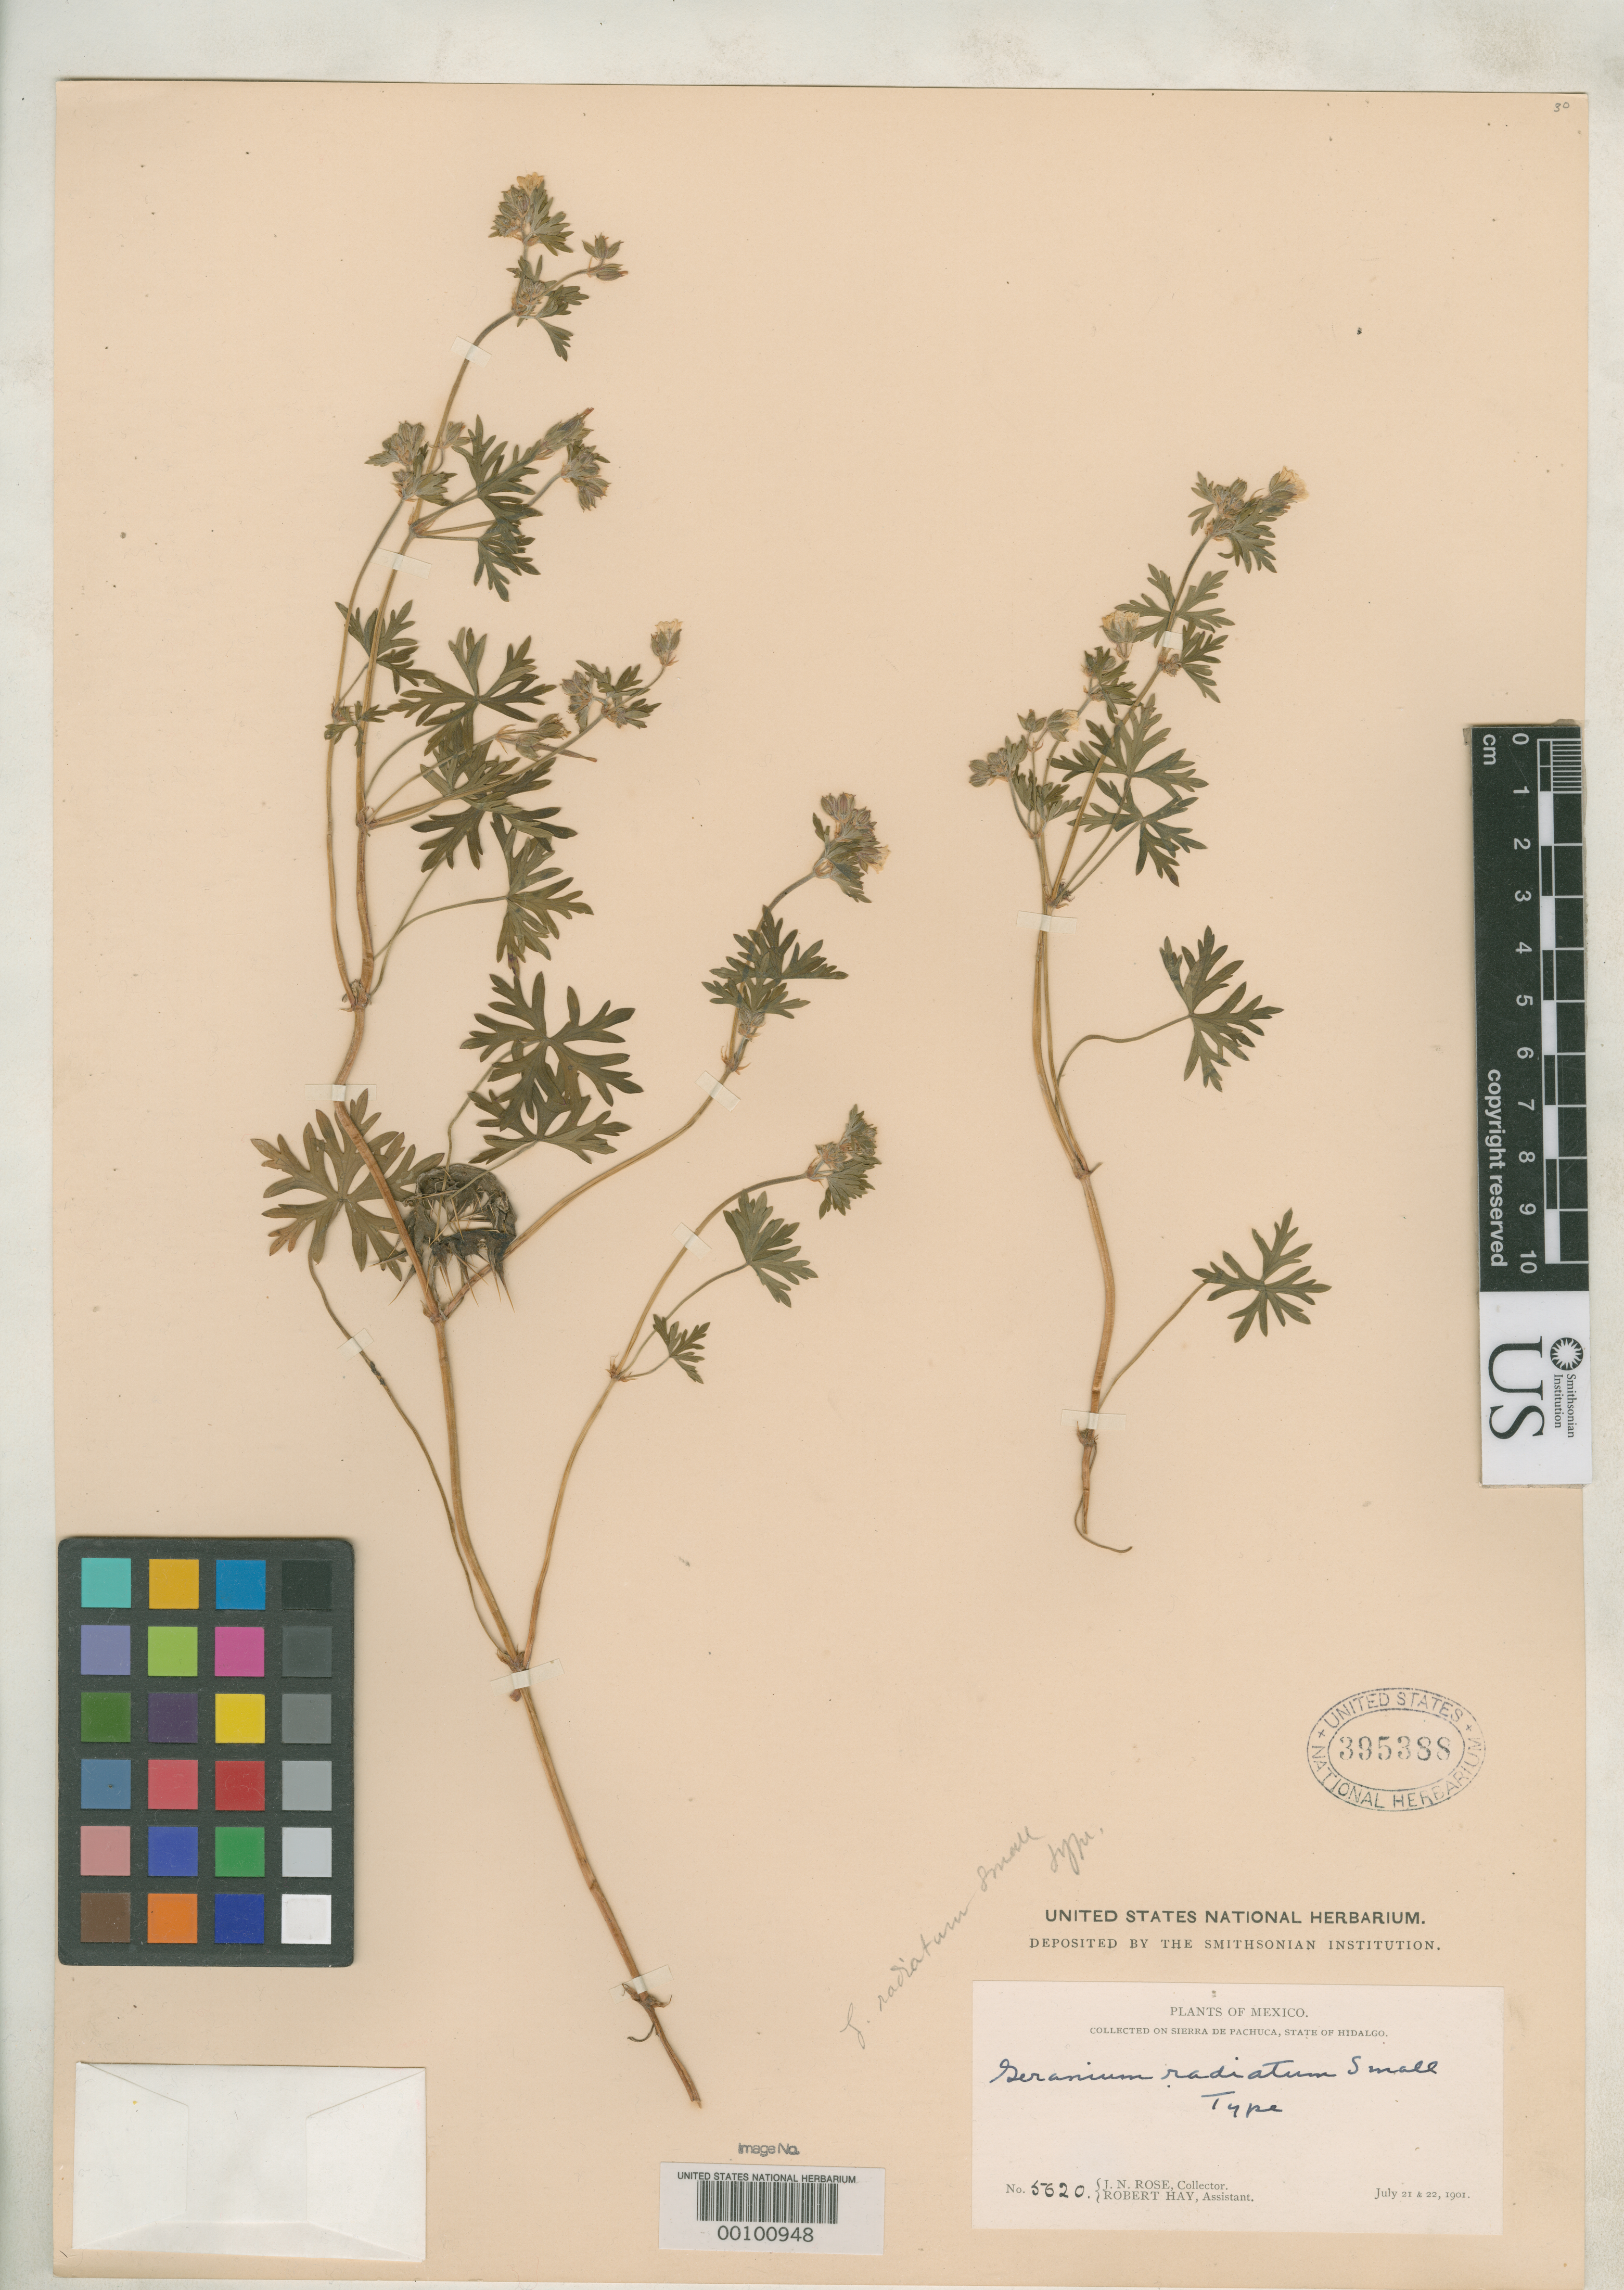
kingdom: Plantae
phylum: Tracheophyta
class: Magnoliopsida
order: Geraniales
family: Geraniaceae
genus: Geranium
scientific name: Geranium radiatum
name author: Small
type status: Isotype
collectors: J. N. Rose & R. H. Hay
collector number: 5620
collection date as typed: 21 Jul 1901 to 22 Jul 1901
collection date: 1901-07-21/1901-07-22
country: Mexico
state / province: Hidalgo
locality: Pachuca.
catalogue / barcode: US 395388